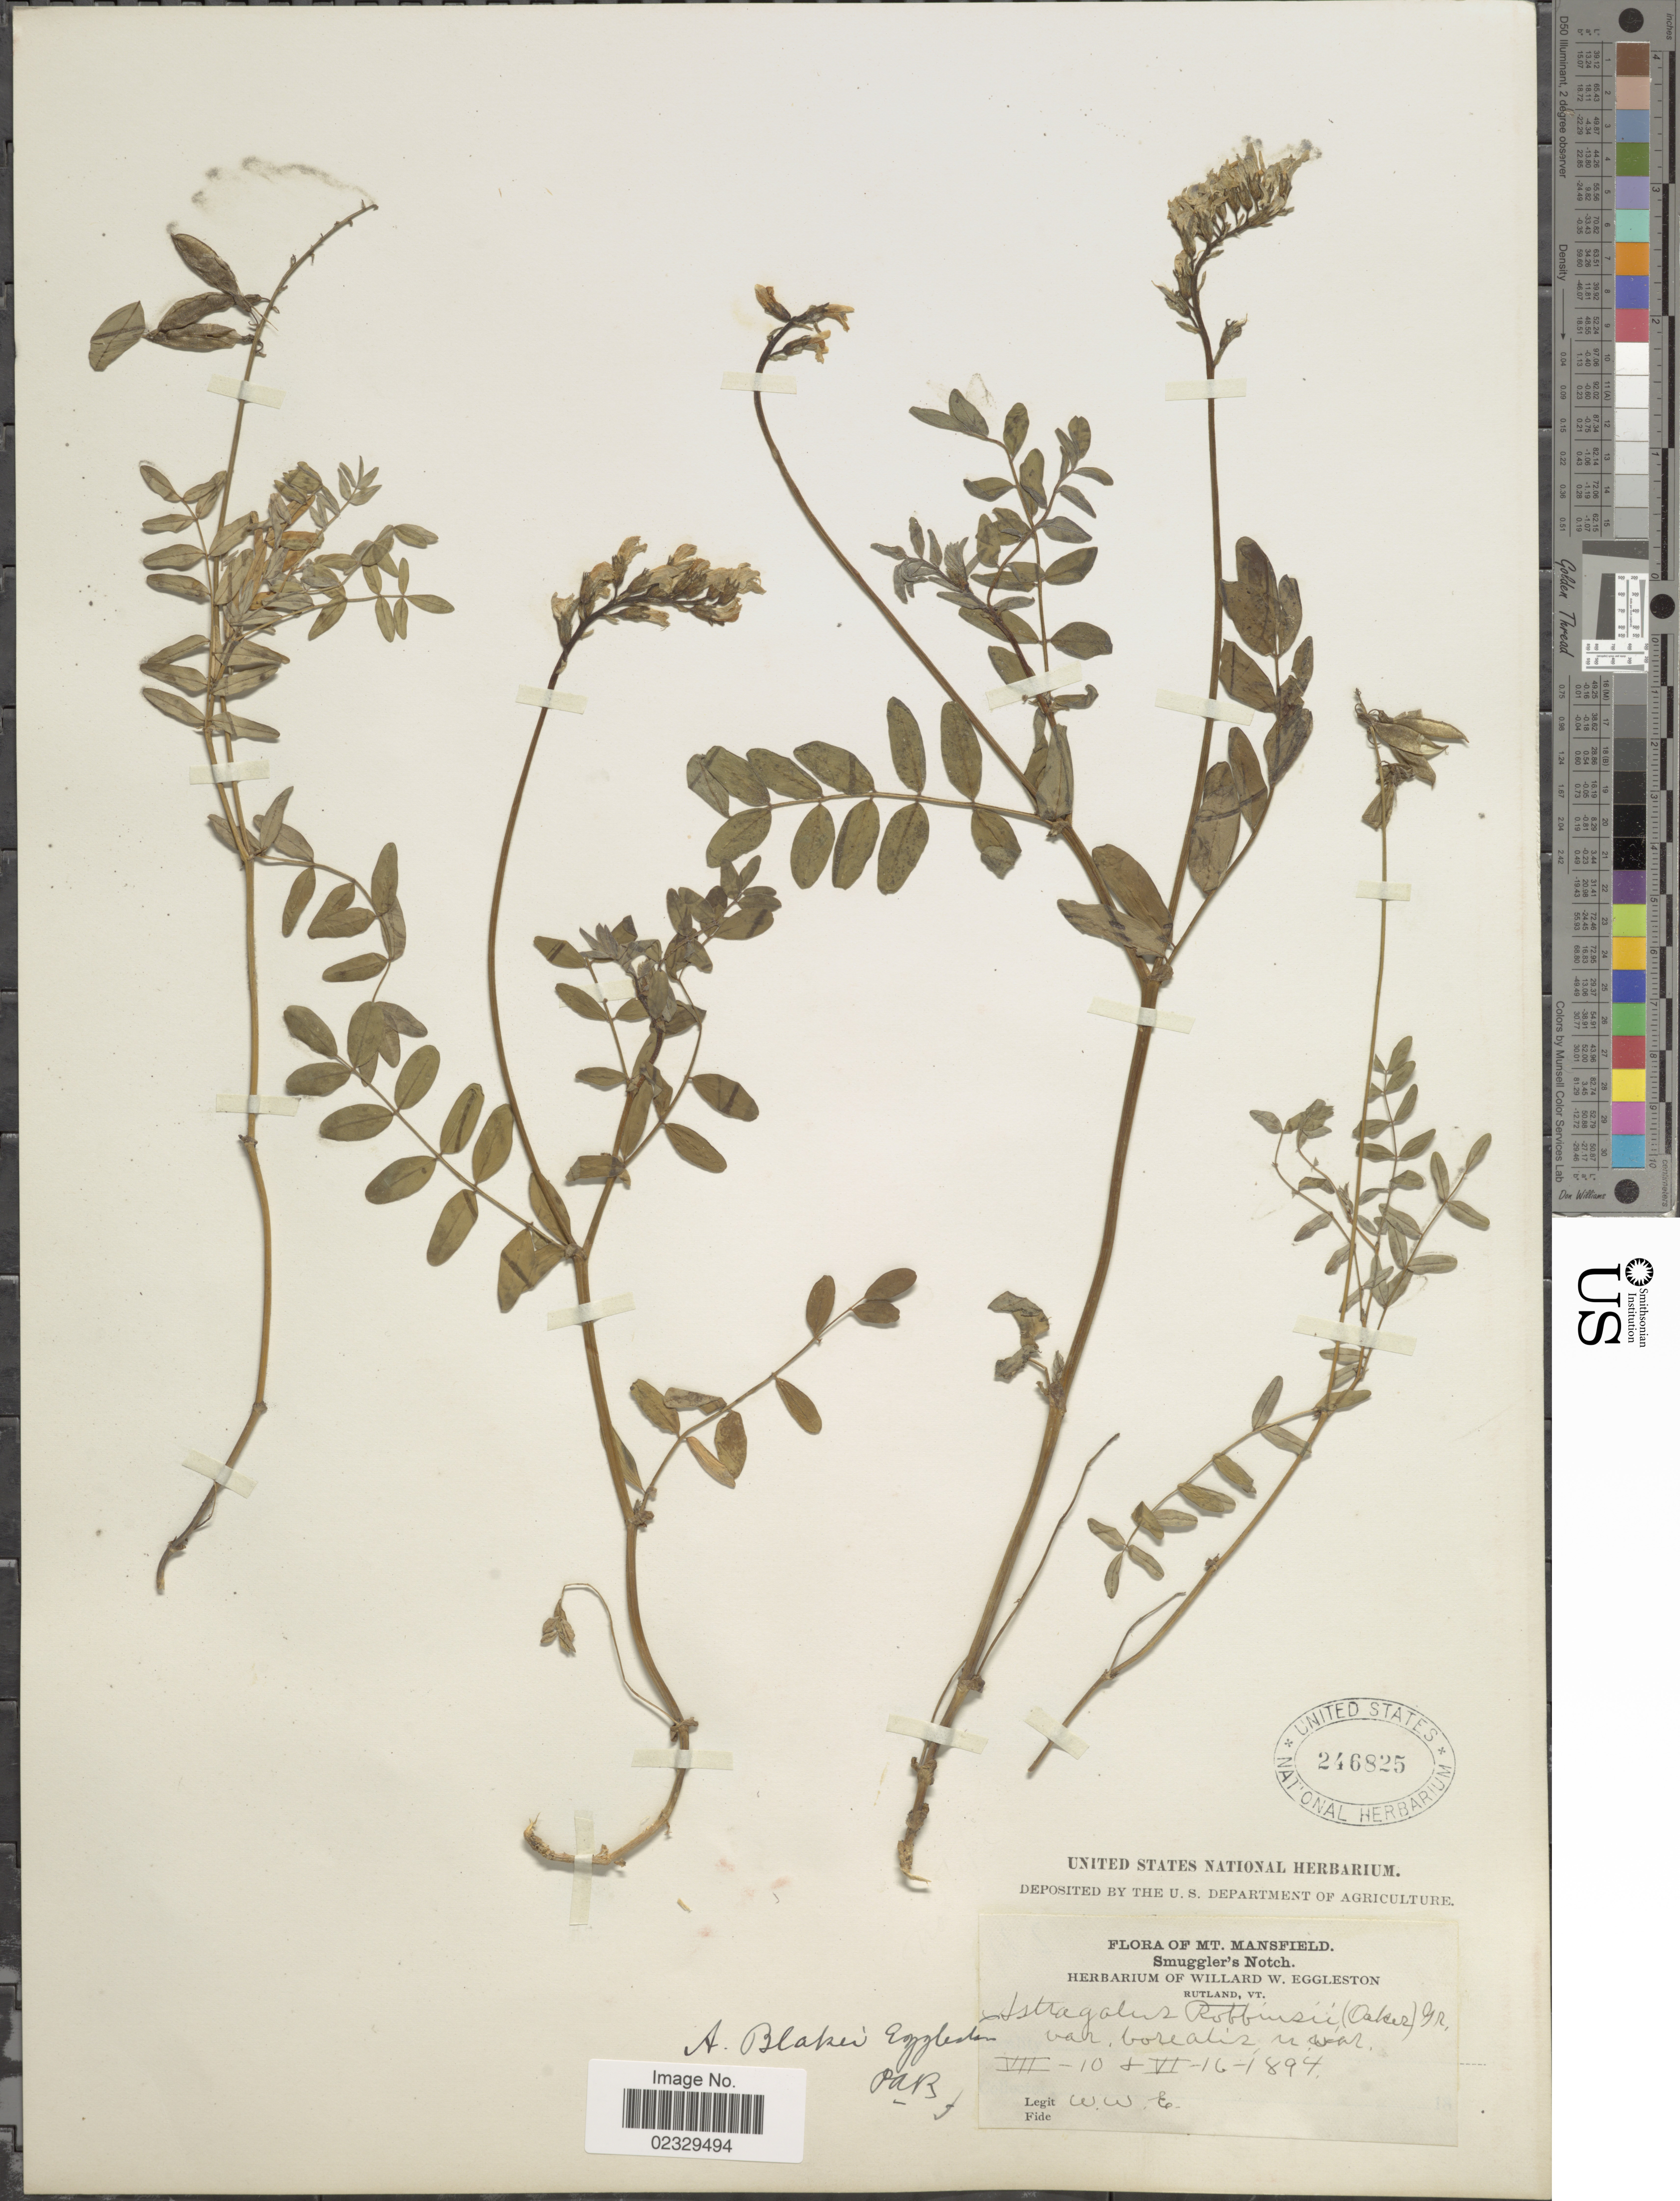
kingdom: Plantae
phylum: Tracheophyta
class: Magnoliopsida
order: Fabales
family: Fabaceae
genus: Astragalus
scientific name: Astragalus blakei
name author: Eggl.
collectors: W. W. Eggleston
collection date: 1894-06-16/1894-07-10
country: United States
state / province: Vermont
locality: Mt. Mansfield, Smuggler's Notch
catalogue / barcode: US 246825